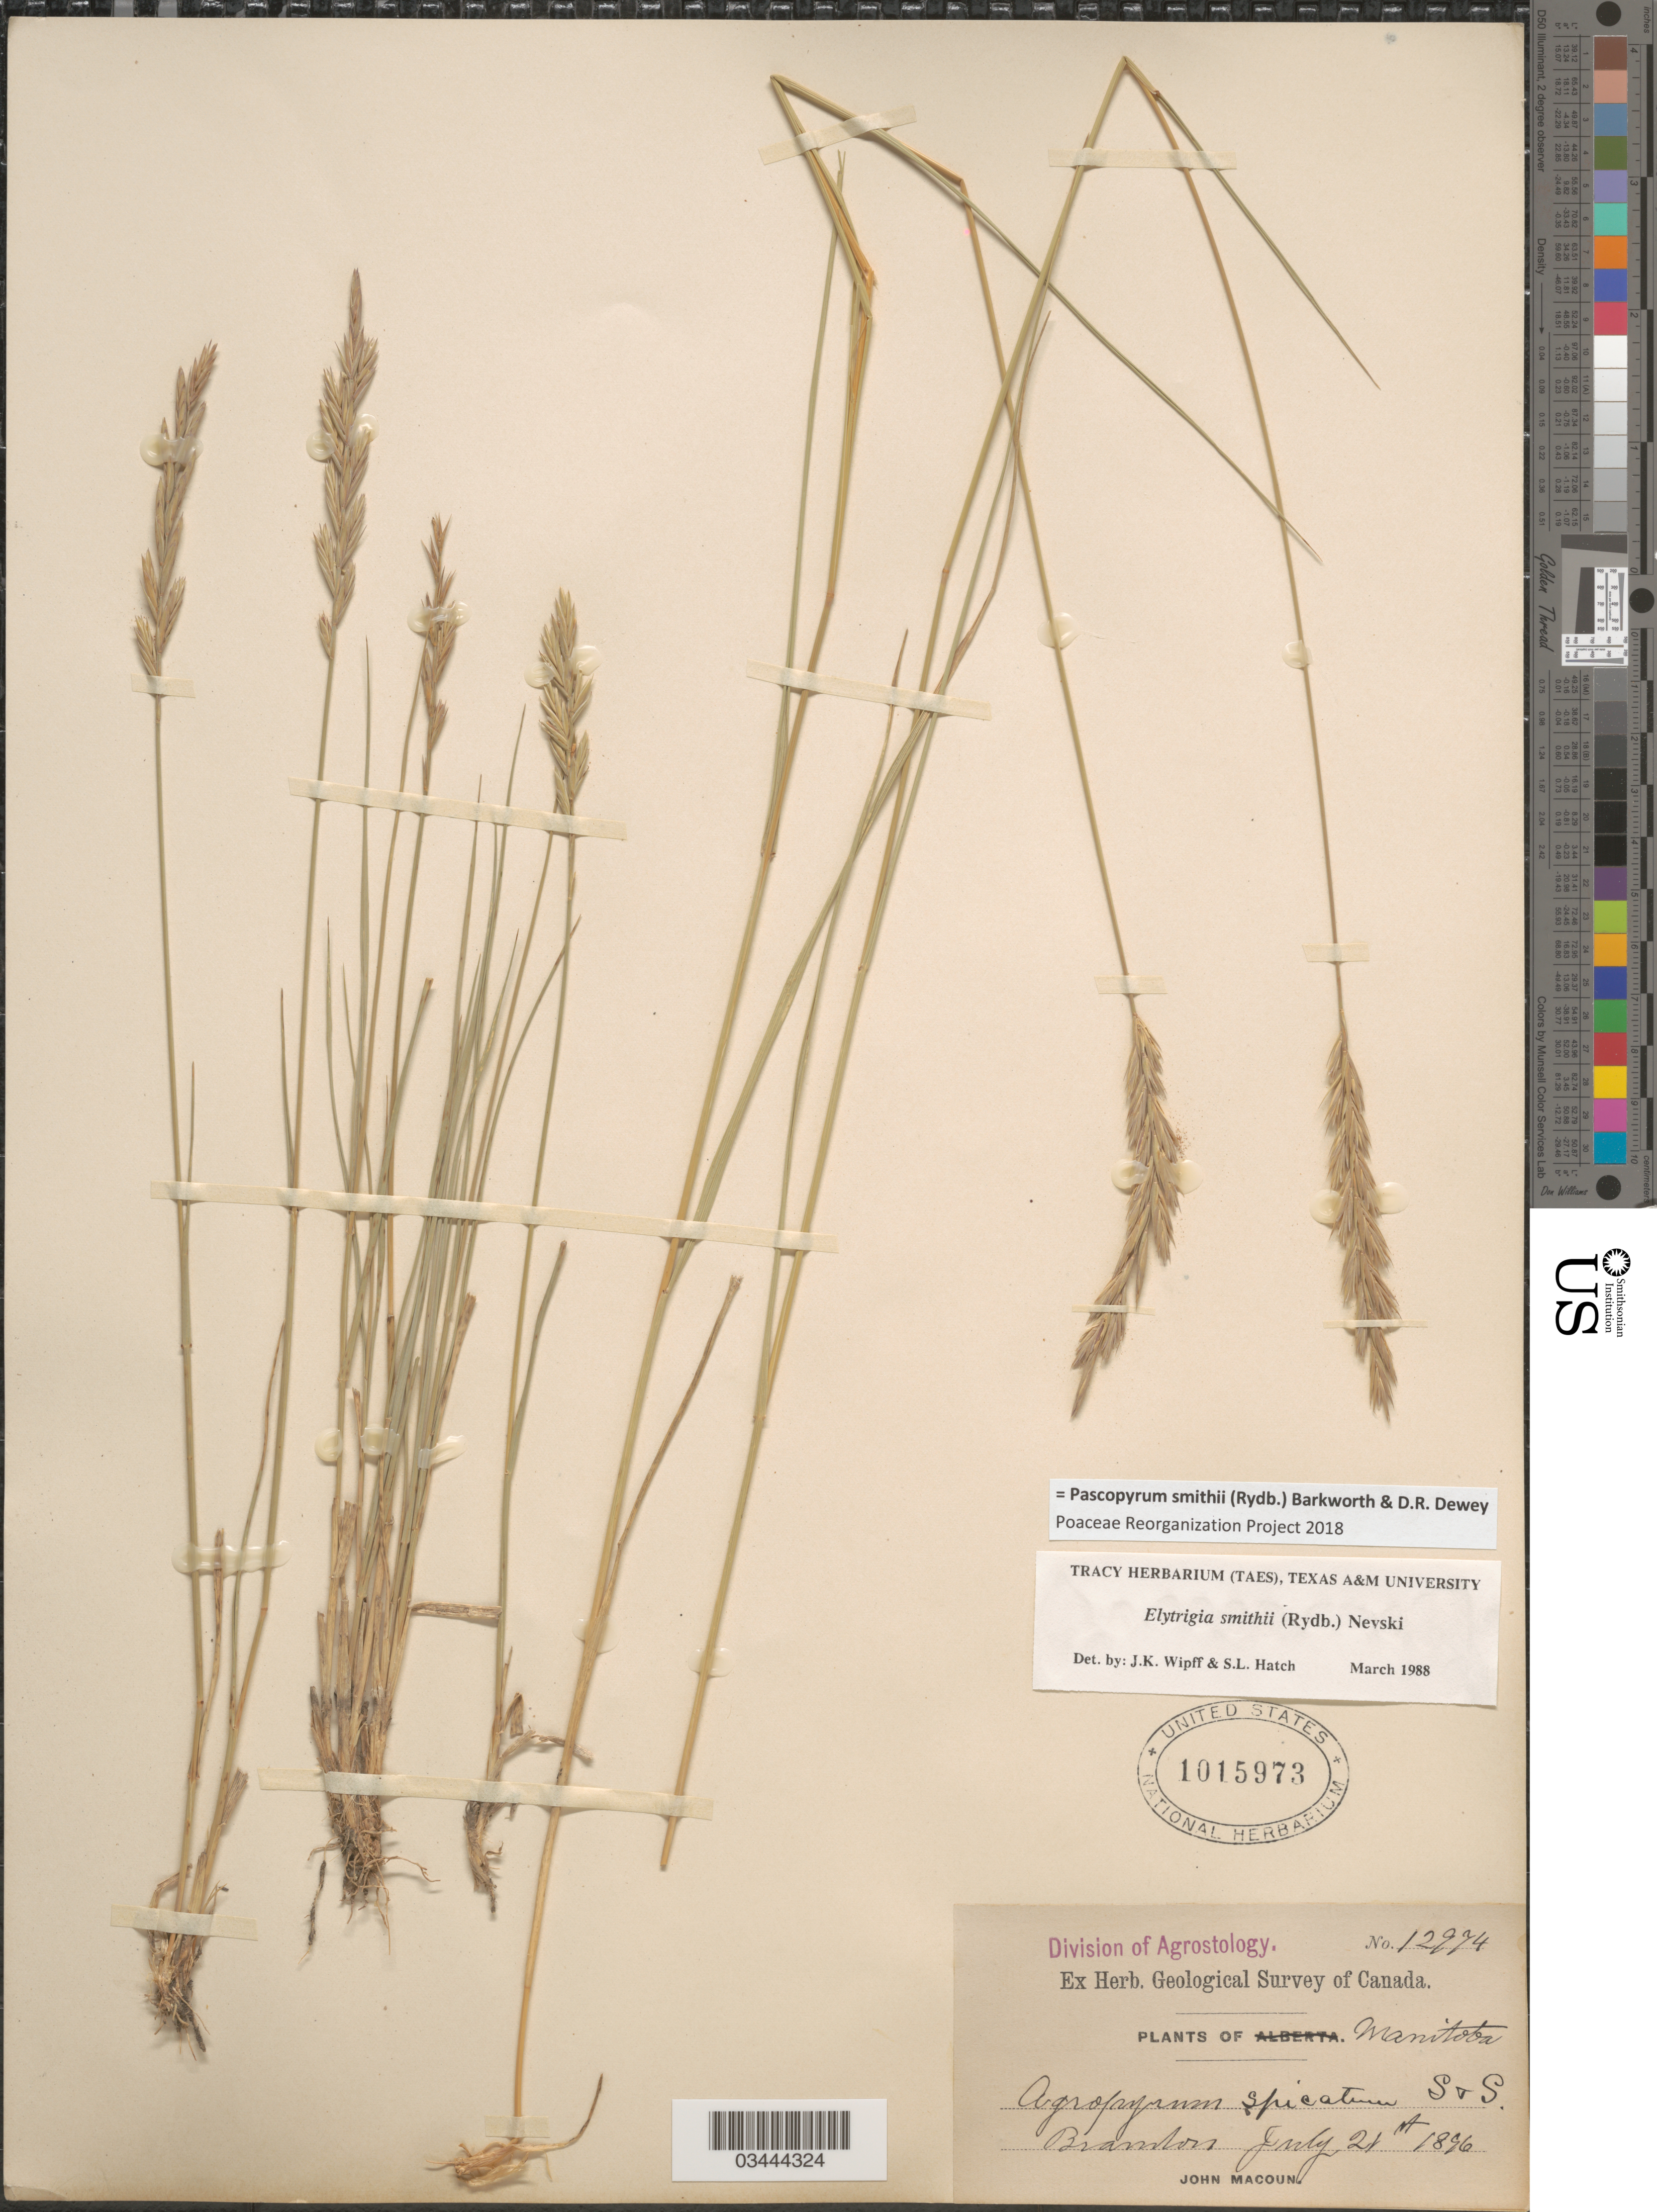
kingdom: Plantae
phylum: Tracheophyta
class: Liliopsida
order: Poales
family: Poaceae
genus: Pascopyrum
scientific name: Pascopyrum smithii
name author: (Rydb.) Barkworth & Dewey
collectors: J. Macoun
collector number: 12974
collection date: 1896-07-21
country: Canada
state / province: Manitoba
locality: Geological Survey of Canada. Brandon.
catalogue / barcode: US 1015973